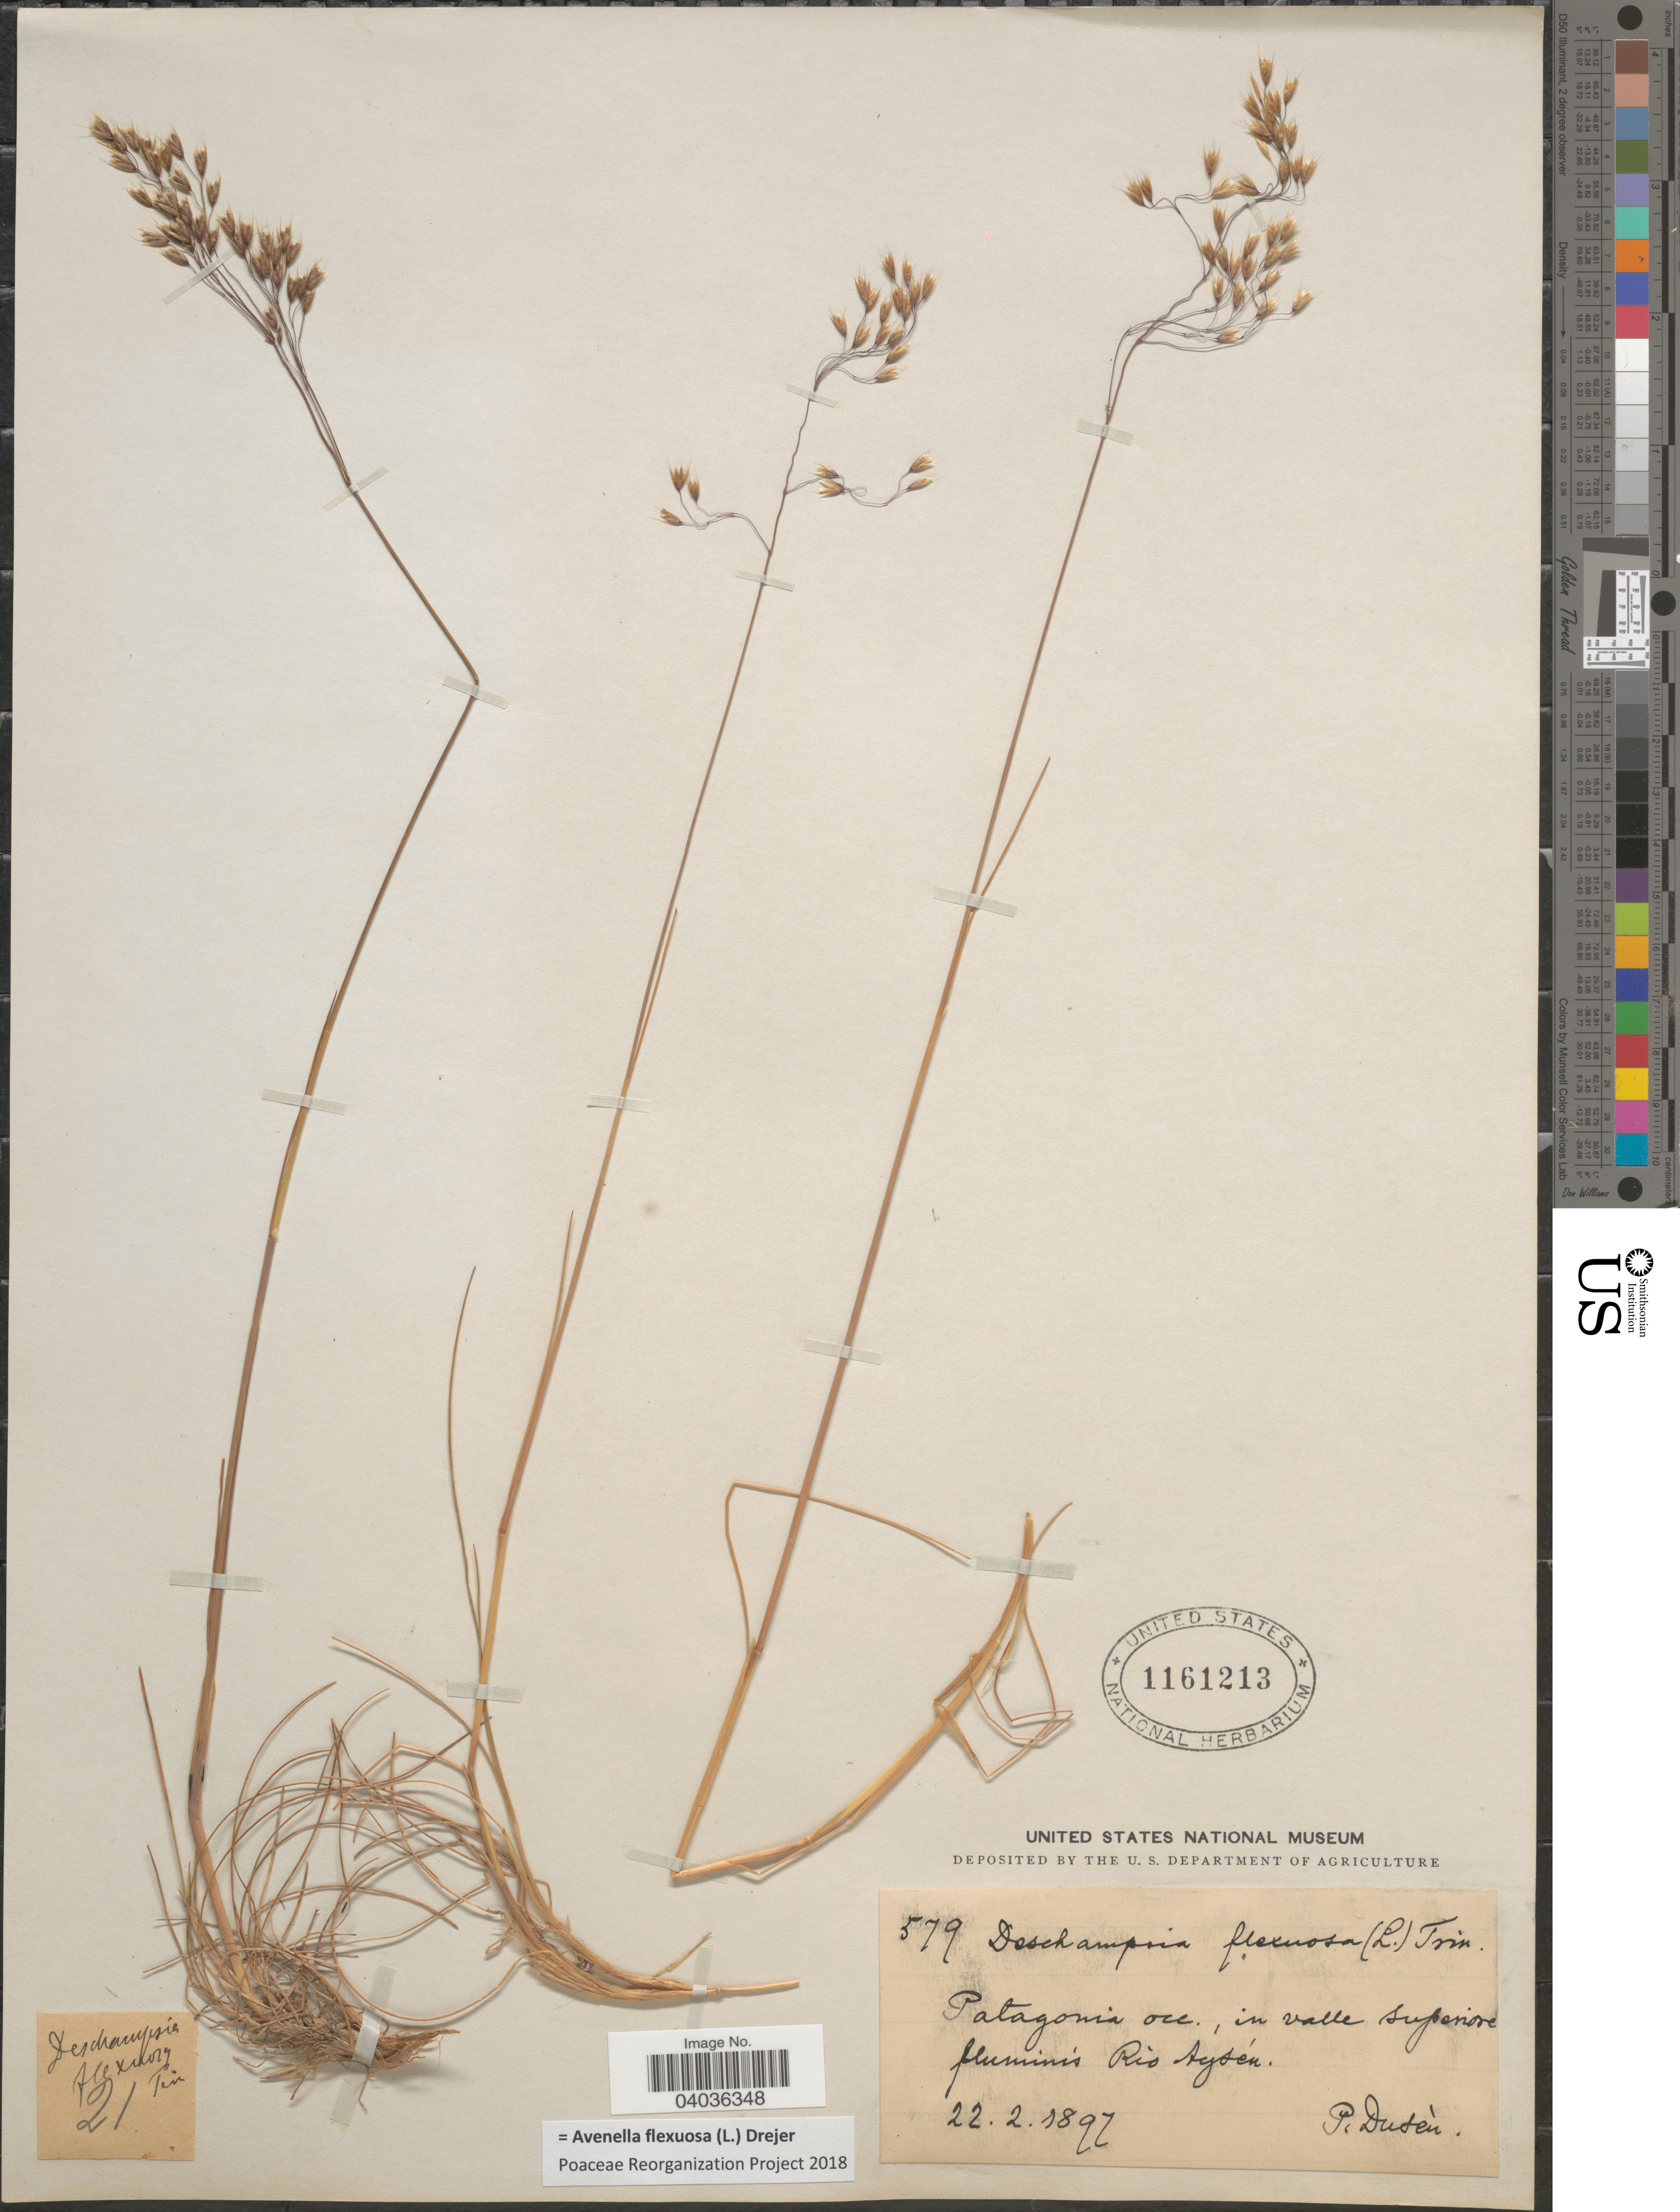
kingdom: Plantae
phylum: Tracheophyta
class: Liliopsida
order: Poales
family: Poaceae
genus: Avenella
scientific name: Avenella flexuosa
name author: (L.) Drejer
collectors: P. Dusén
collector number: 579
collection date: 1897-02-22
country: Argentina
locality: Patagonia occ., in valle Superior fluminis Rio Aysén.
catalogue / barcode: US 1161213